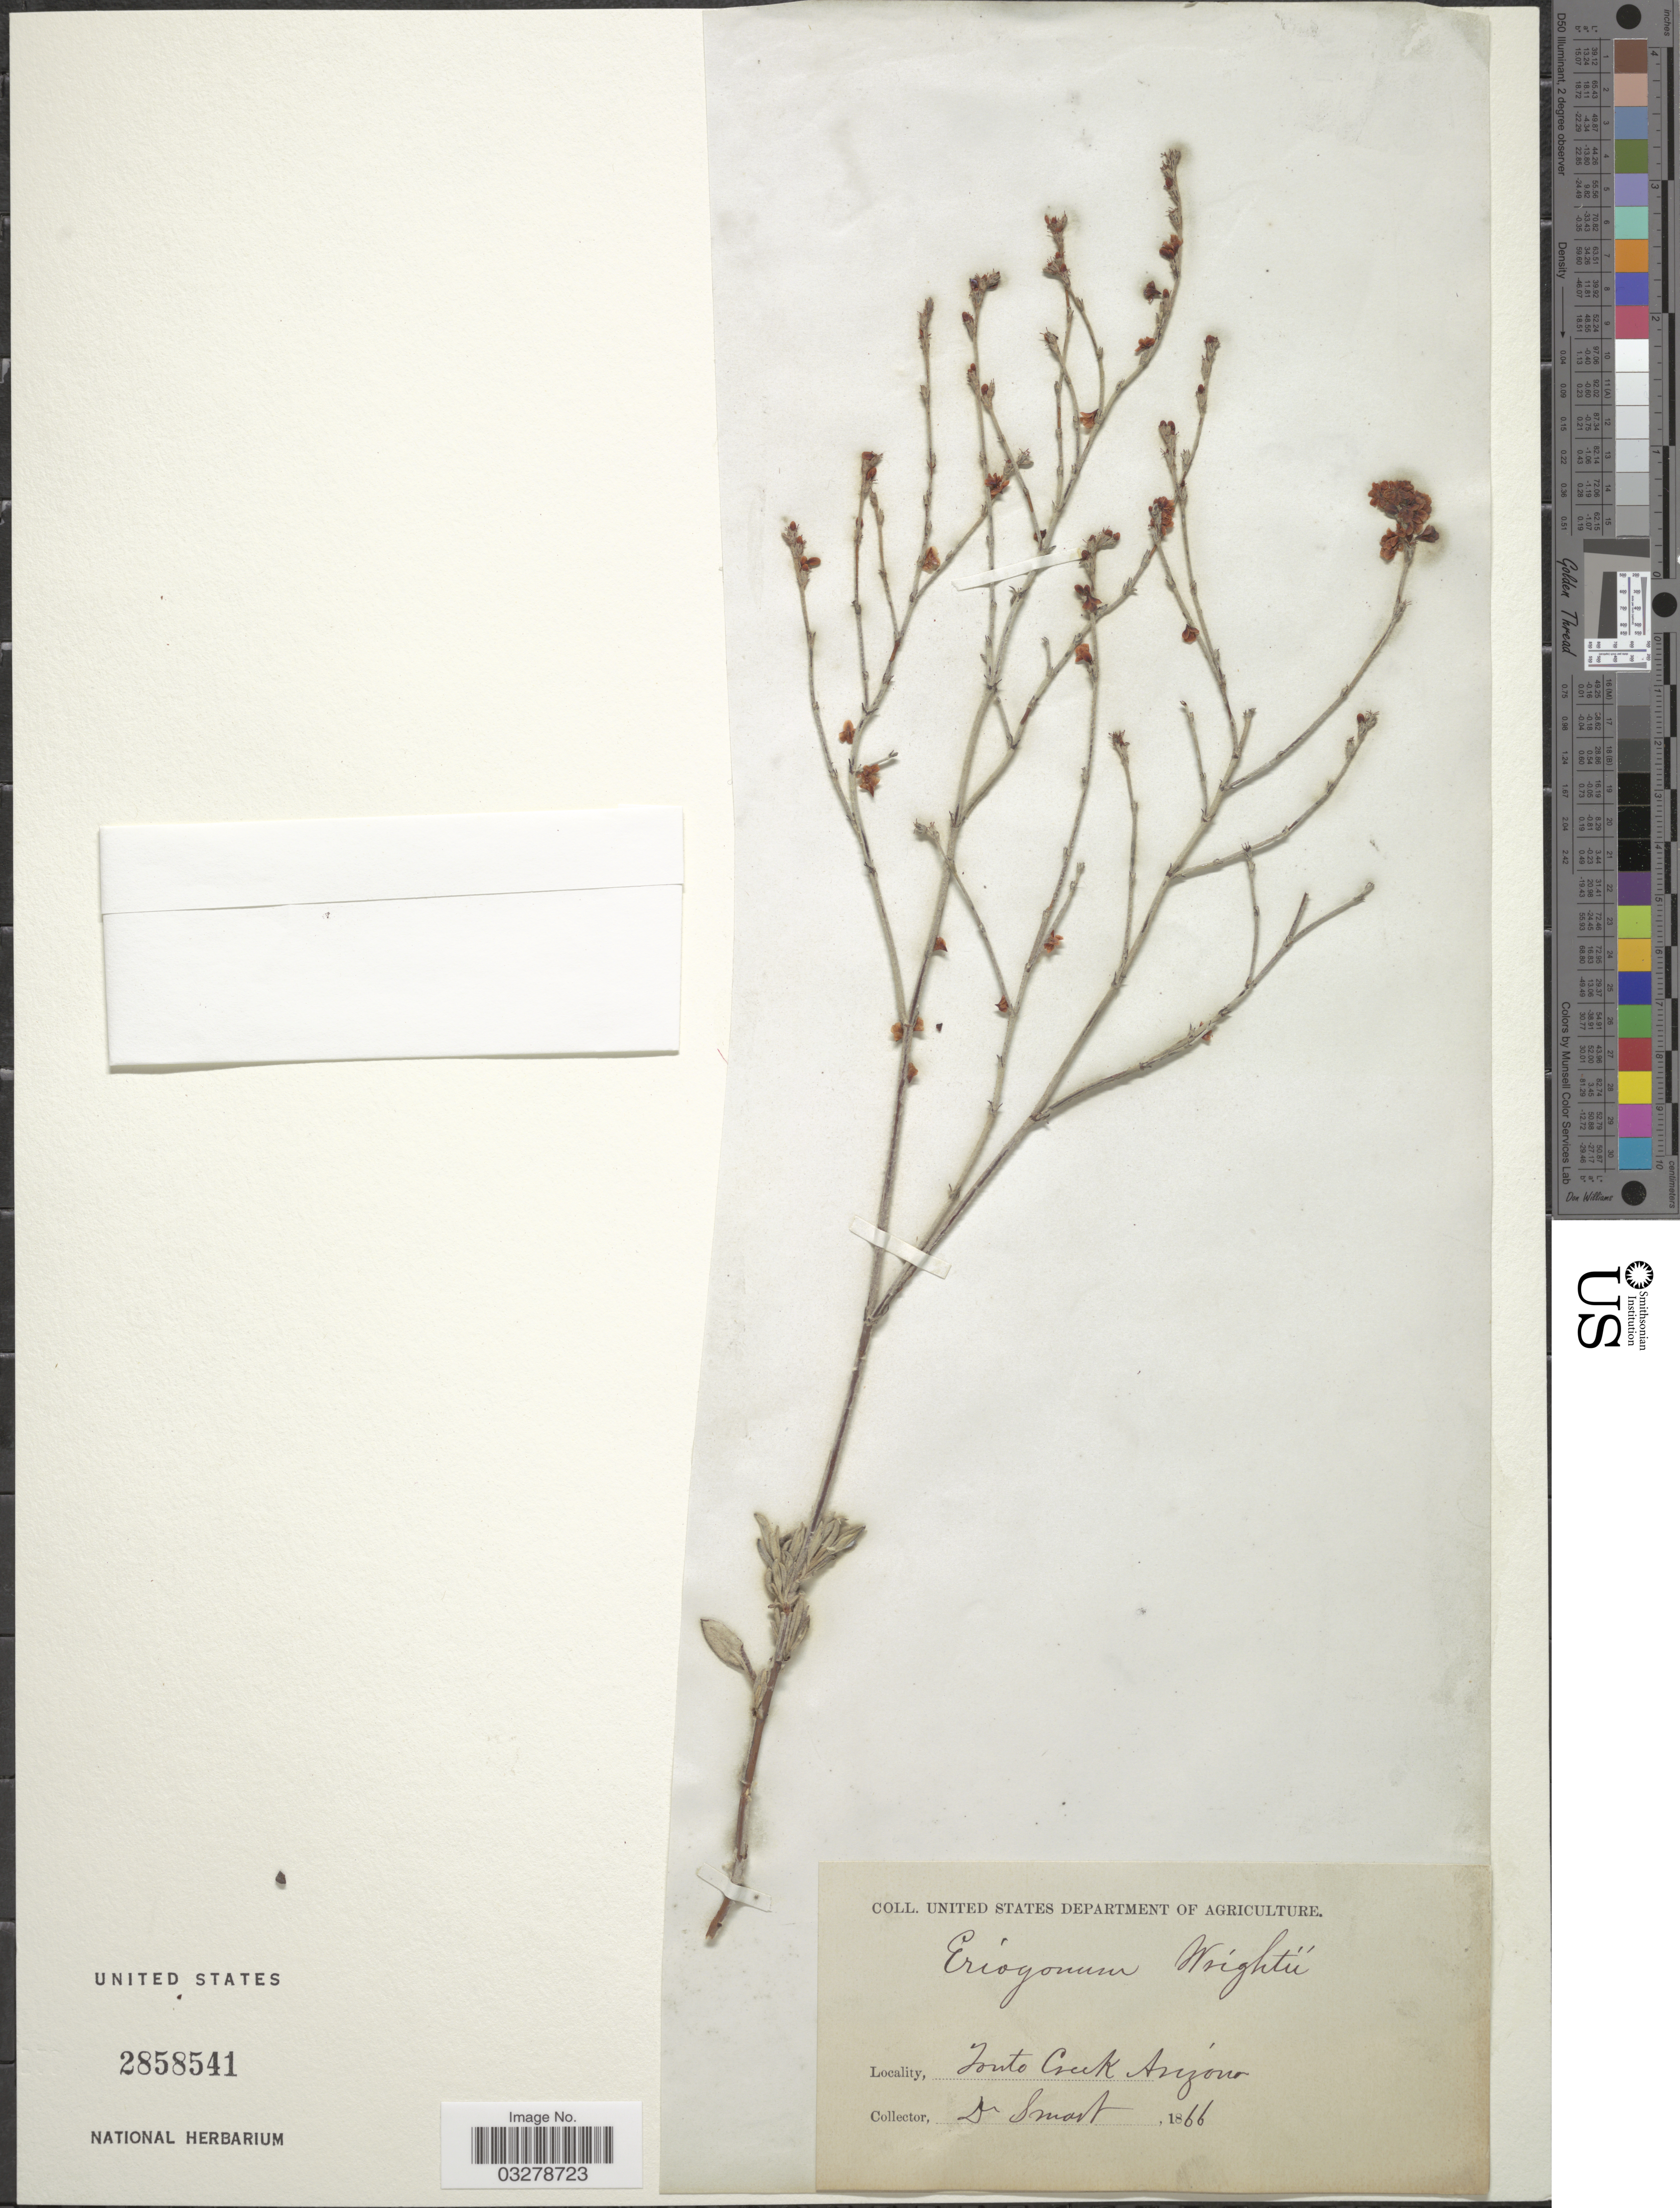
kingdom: Plantae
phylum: Tracheophyta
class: Magnoliopsida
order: Caryophyllales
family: Polygonaceae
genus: Eriogonum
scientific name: Eriogonum molestum var. molestum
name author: S. Watson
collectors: -. Smart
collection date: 1866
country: United States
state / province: Arizona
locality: Tonto Creek.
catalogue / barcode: US 2858541